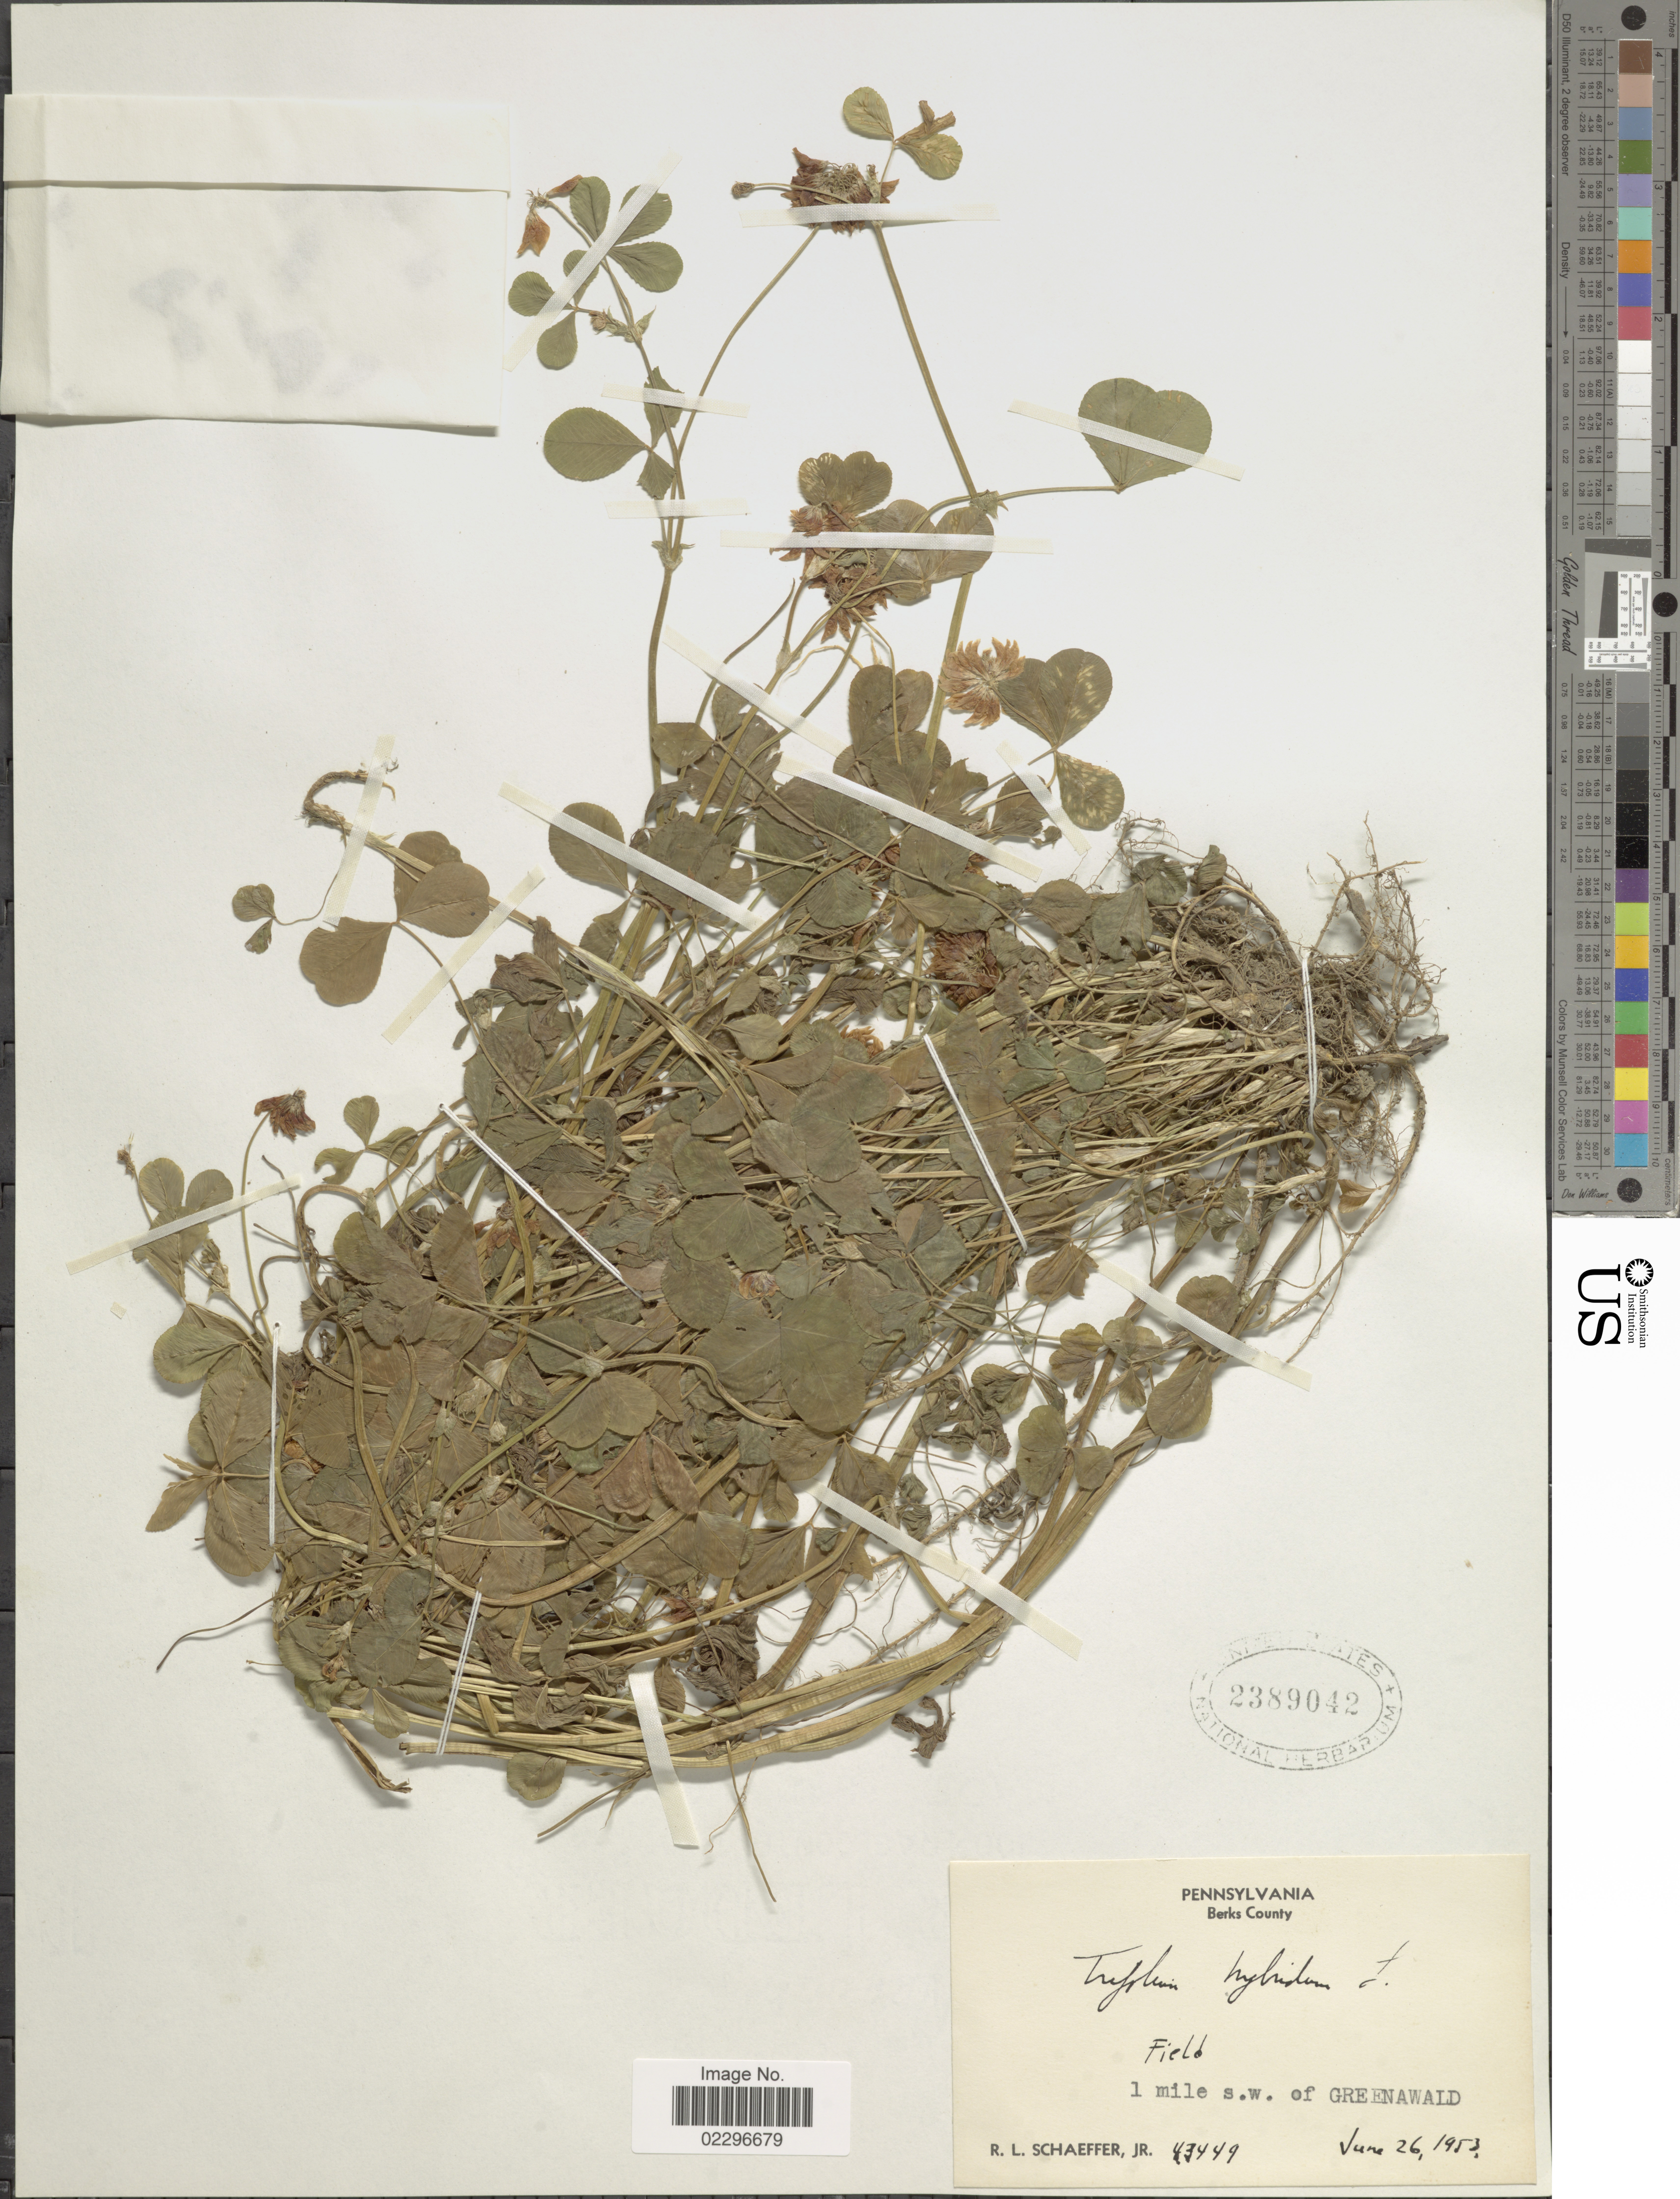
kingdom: Plantae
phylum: Tracheophyta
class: Magnoliopsida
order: Fabales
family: Fabaceae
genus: Trifolium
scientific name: Trifolium hybridum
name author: L.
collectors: R. L. Schaeffer Jr.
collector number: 43449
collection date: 1953-06-26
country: United States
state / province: Pennsylvania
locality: Berks County. 1 mile s.w. of Greenawald.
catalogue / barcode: US 2389042